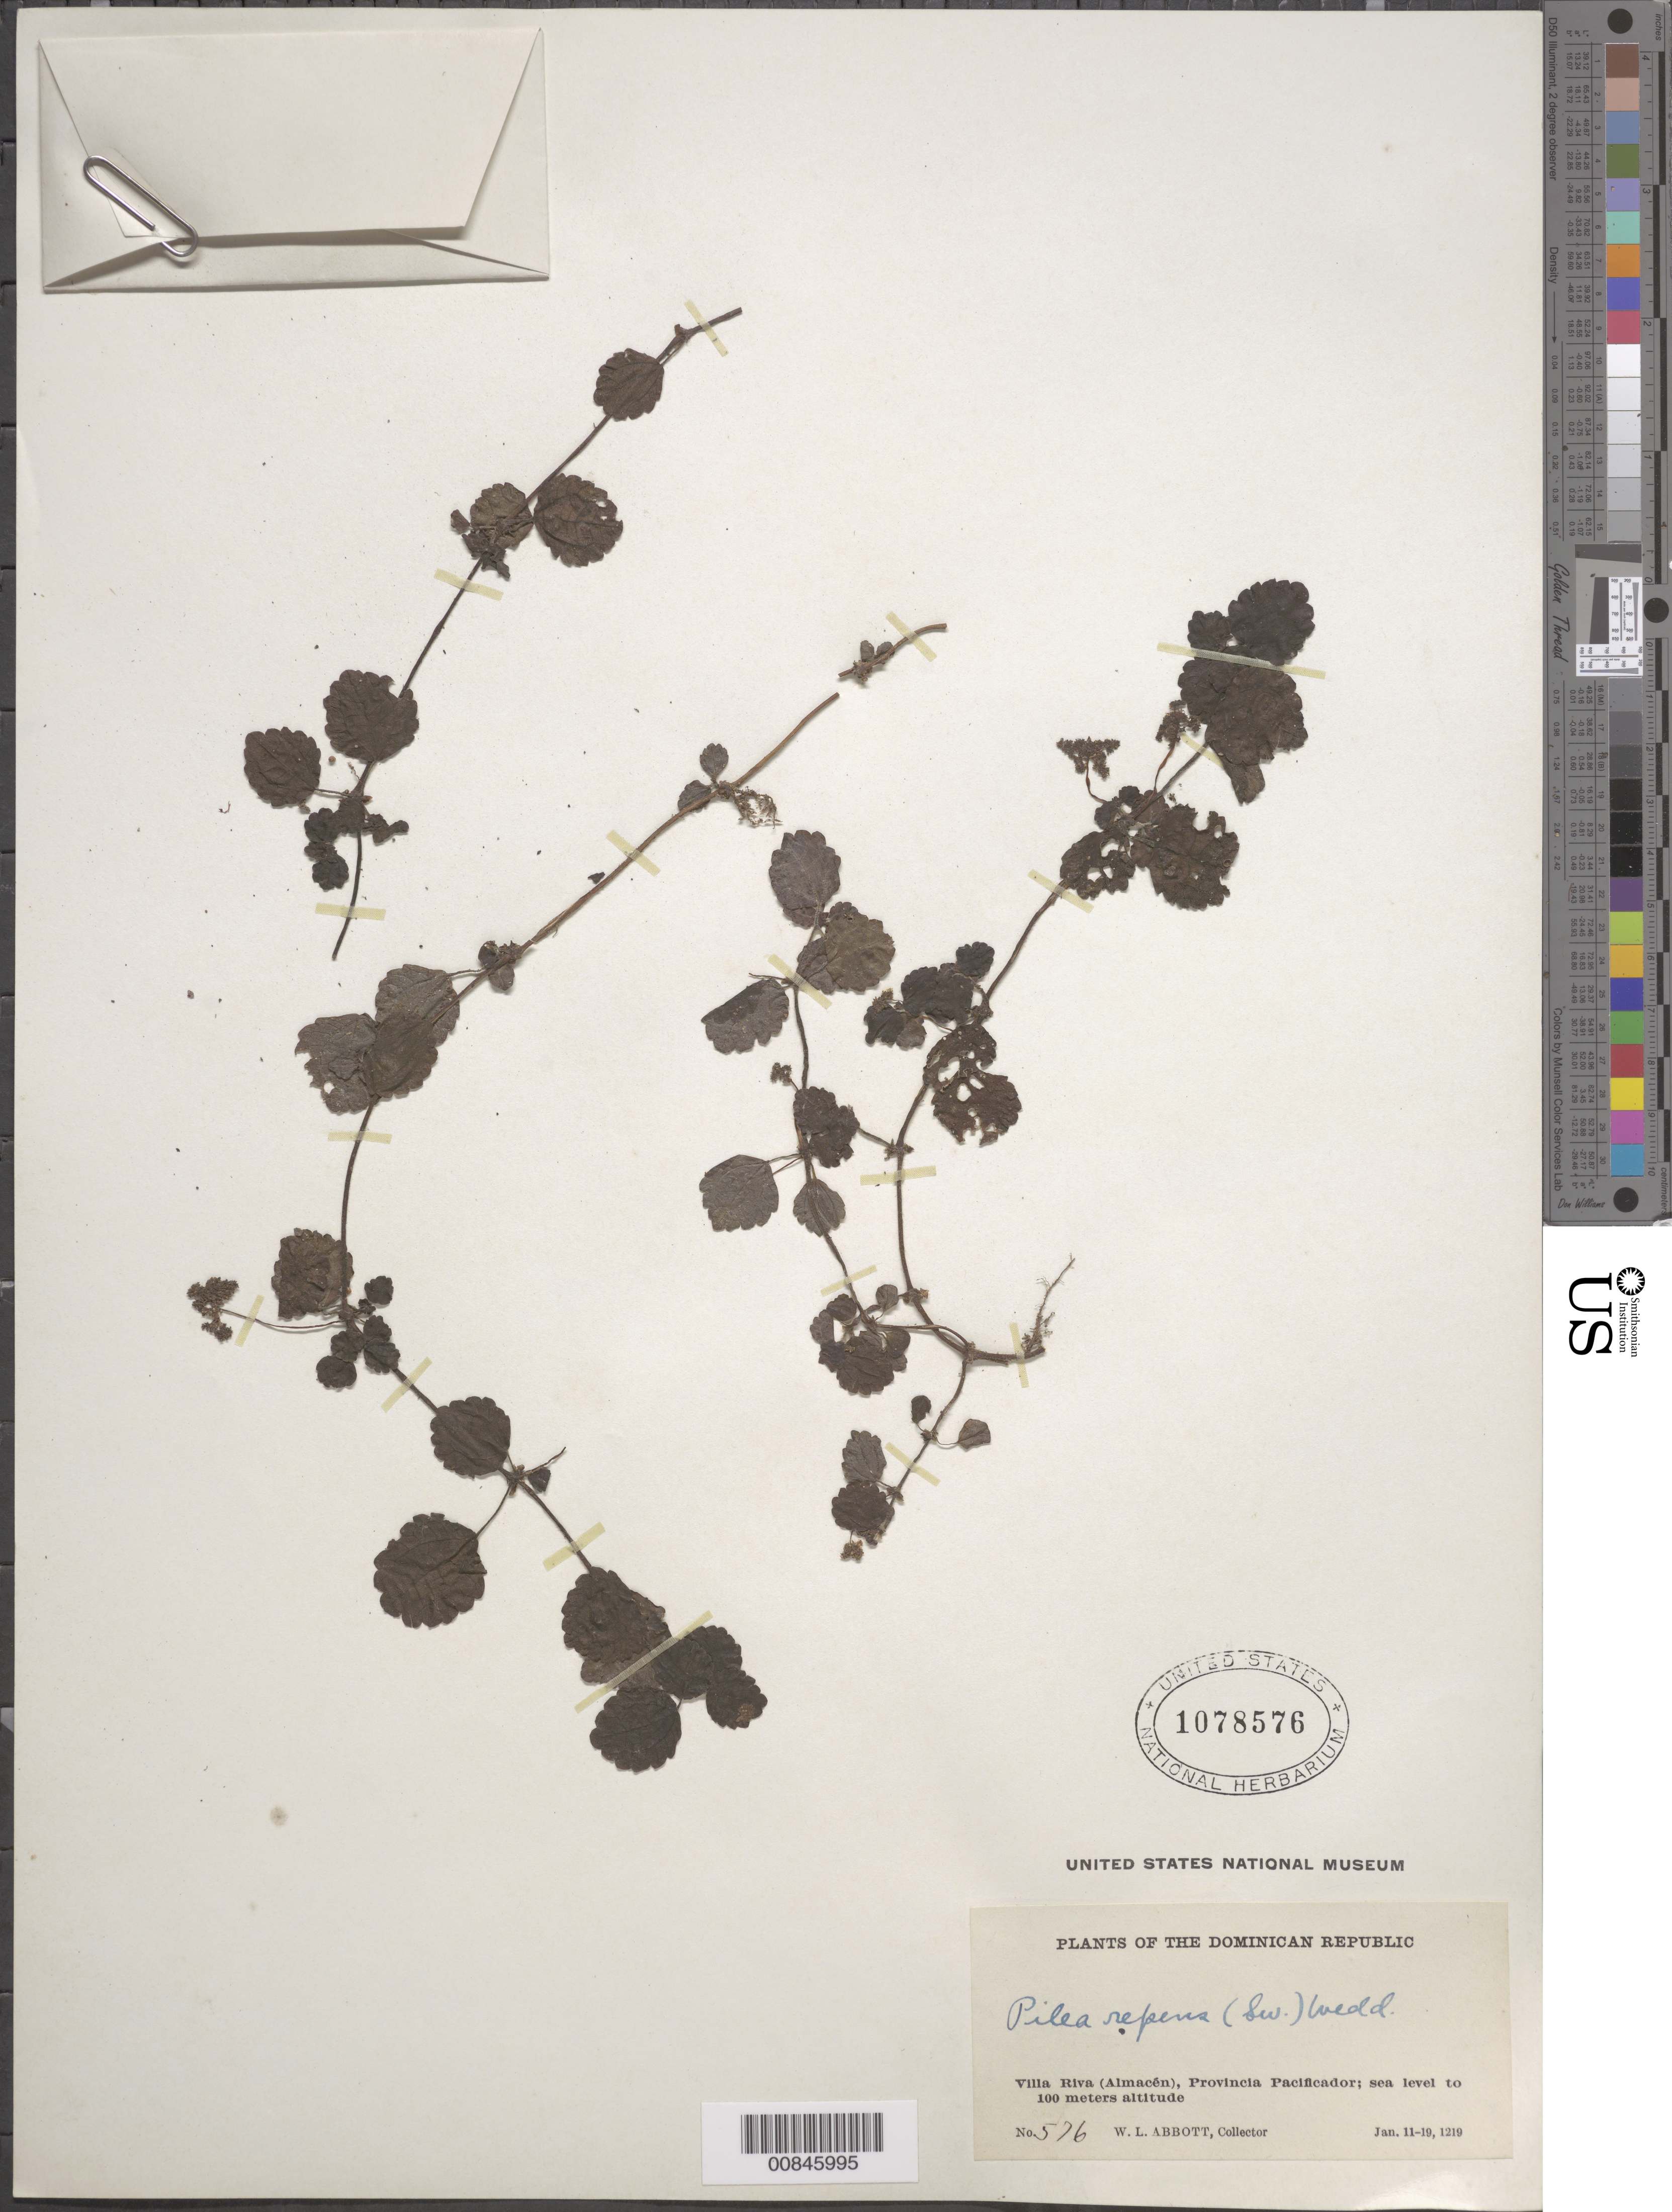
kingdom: Plantae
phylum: Tracheophyta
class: Magnoliopsida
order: Rosales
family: Urticaceae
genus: Pilea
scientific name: Pilea repens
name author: (Sw.) Wedd.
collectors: W. L. Abbott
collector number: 576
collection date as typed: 11 Jan 1921 to 19 Jan 1921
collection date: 1921-01-11/1921-01-19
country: Dominican Republic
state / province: Duarte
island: Hispaniola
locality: Villa Riva (Almacén).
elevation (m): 0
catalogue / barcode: US 1078576